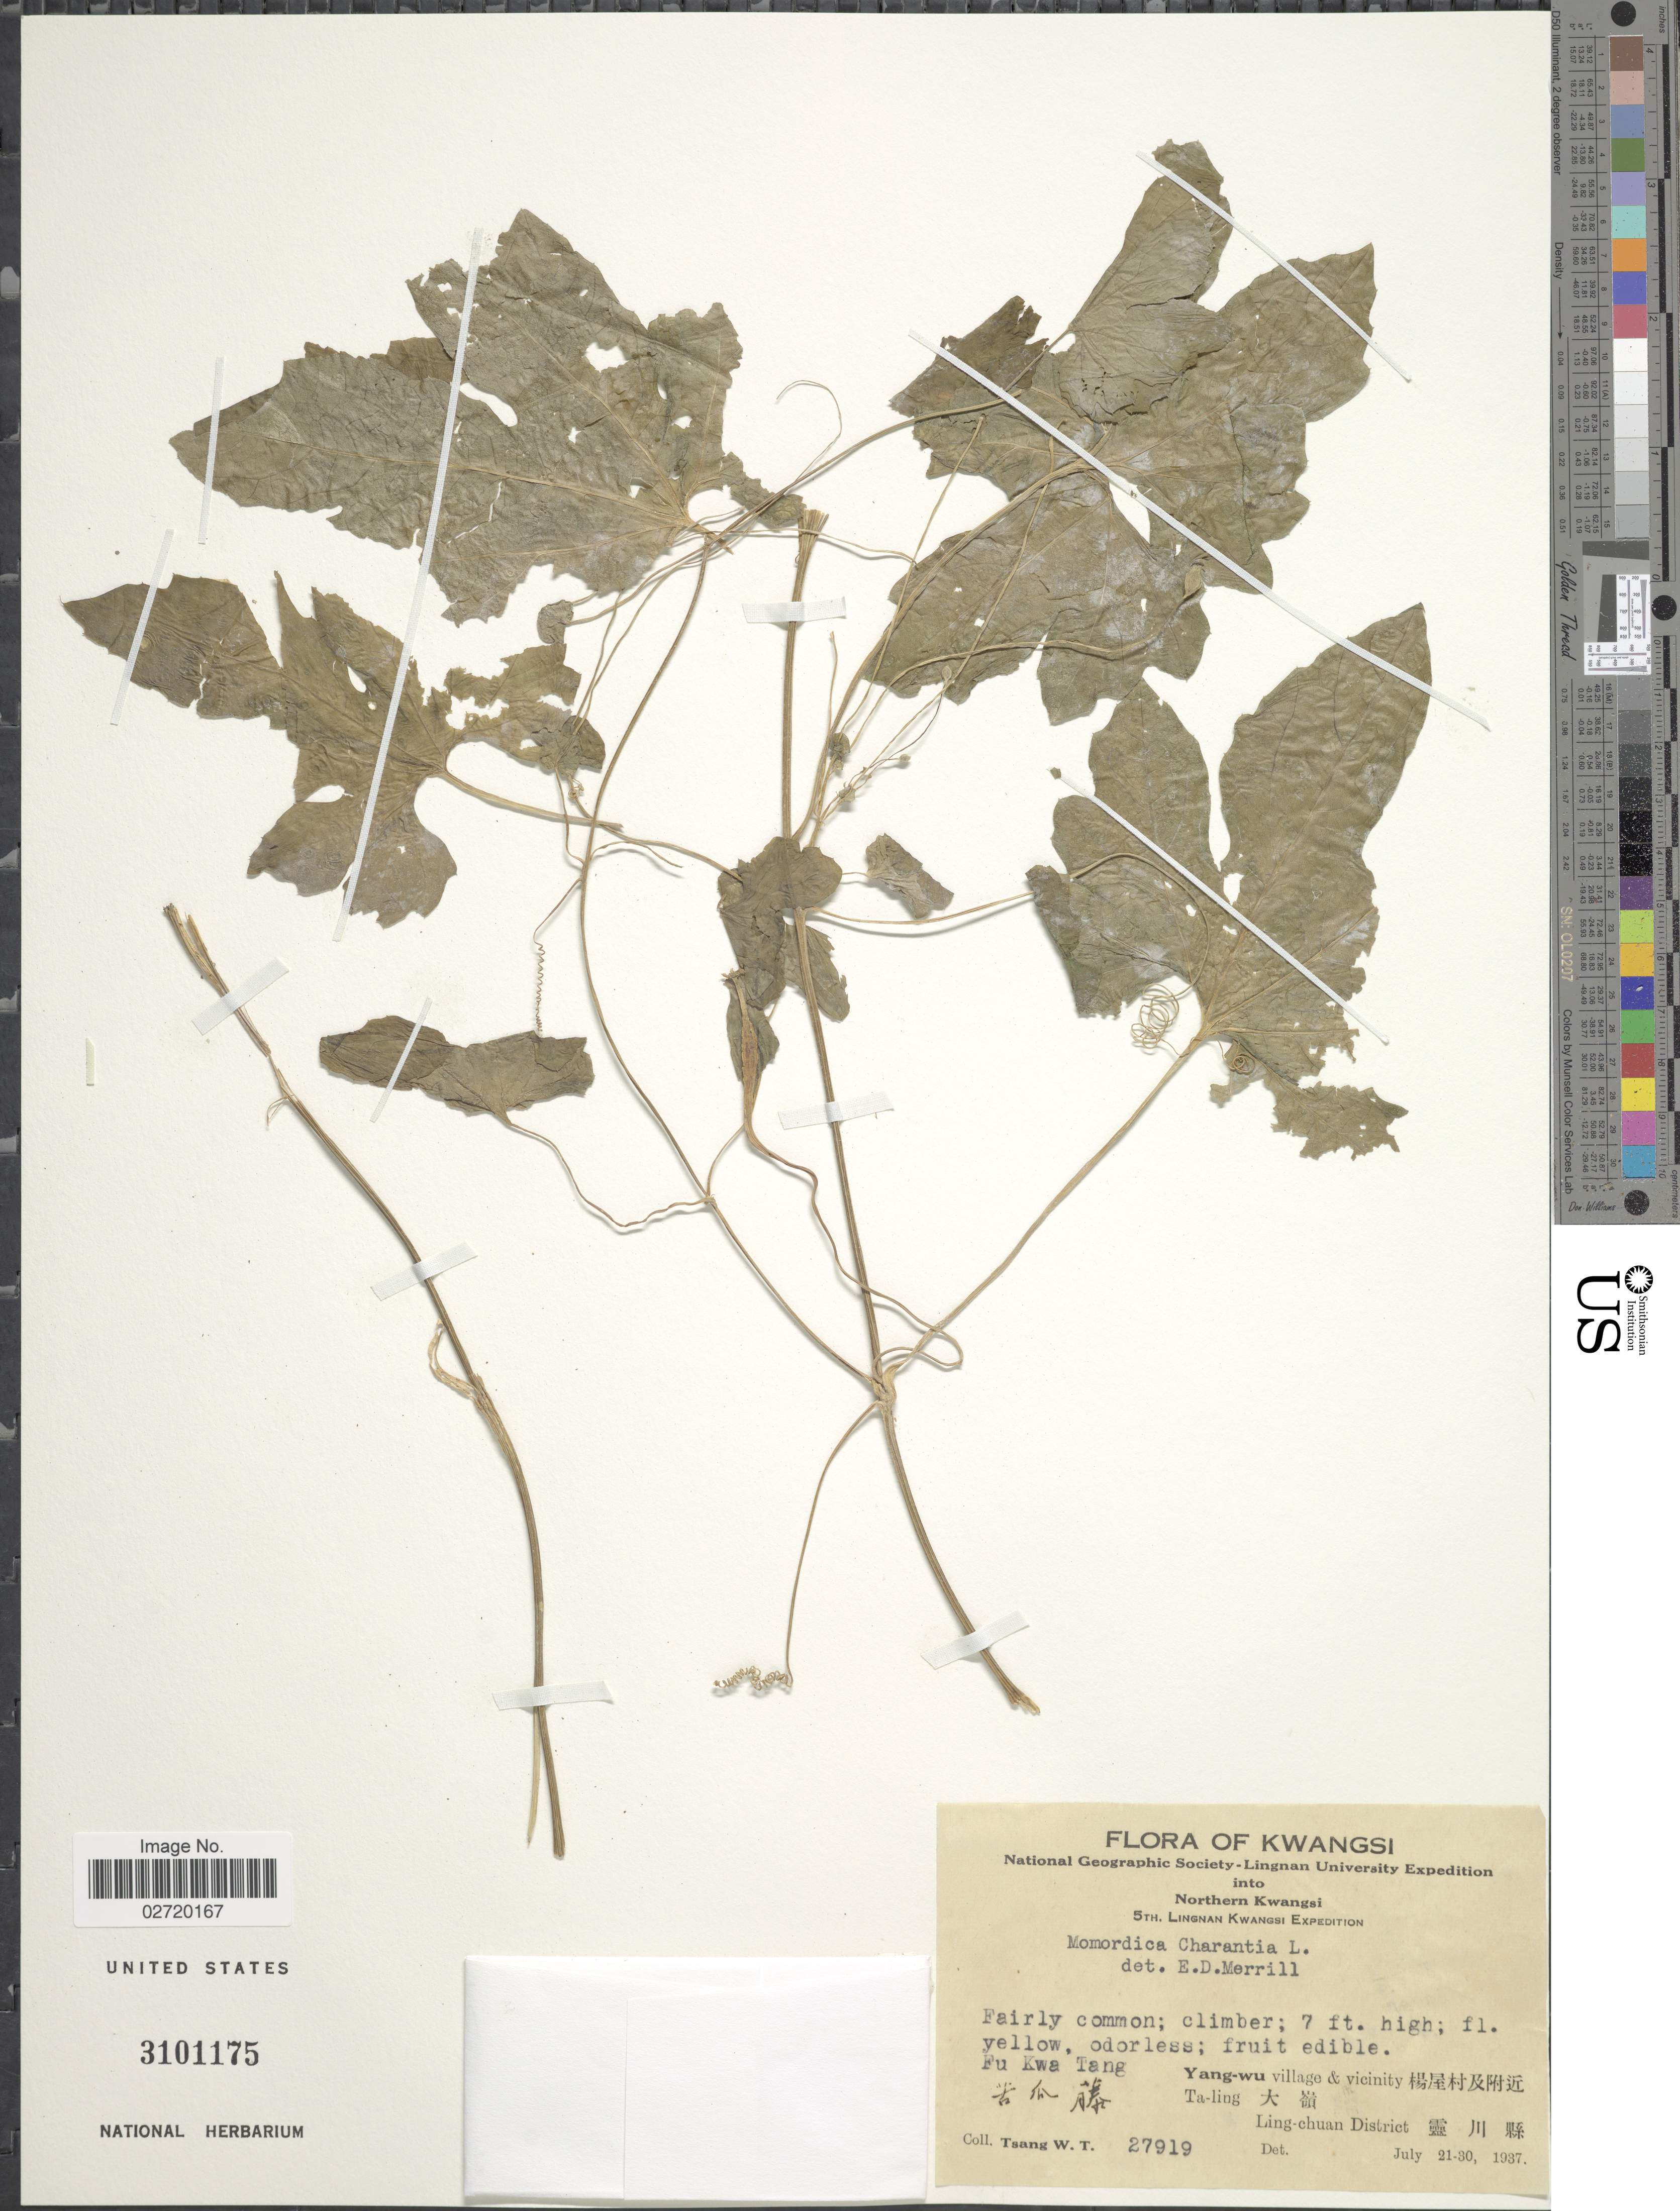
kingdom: Plantae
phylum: Tracheophyta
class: Magnoliopsida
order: Cucurbitales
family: Cucurbitaceae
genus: Momordica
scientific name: Momordica charantia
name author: L.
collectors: W. T. Tsang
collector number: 27919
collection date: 1937-07-21/1937-07-30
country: China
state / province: Guangxi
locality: Kwangsi, Fu Kwa Tang, Yang-wu village & vicinity, Ta-ling, Ling-chuan District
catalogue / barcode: US 3101175